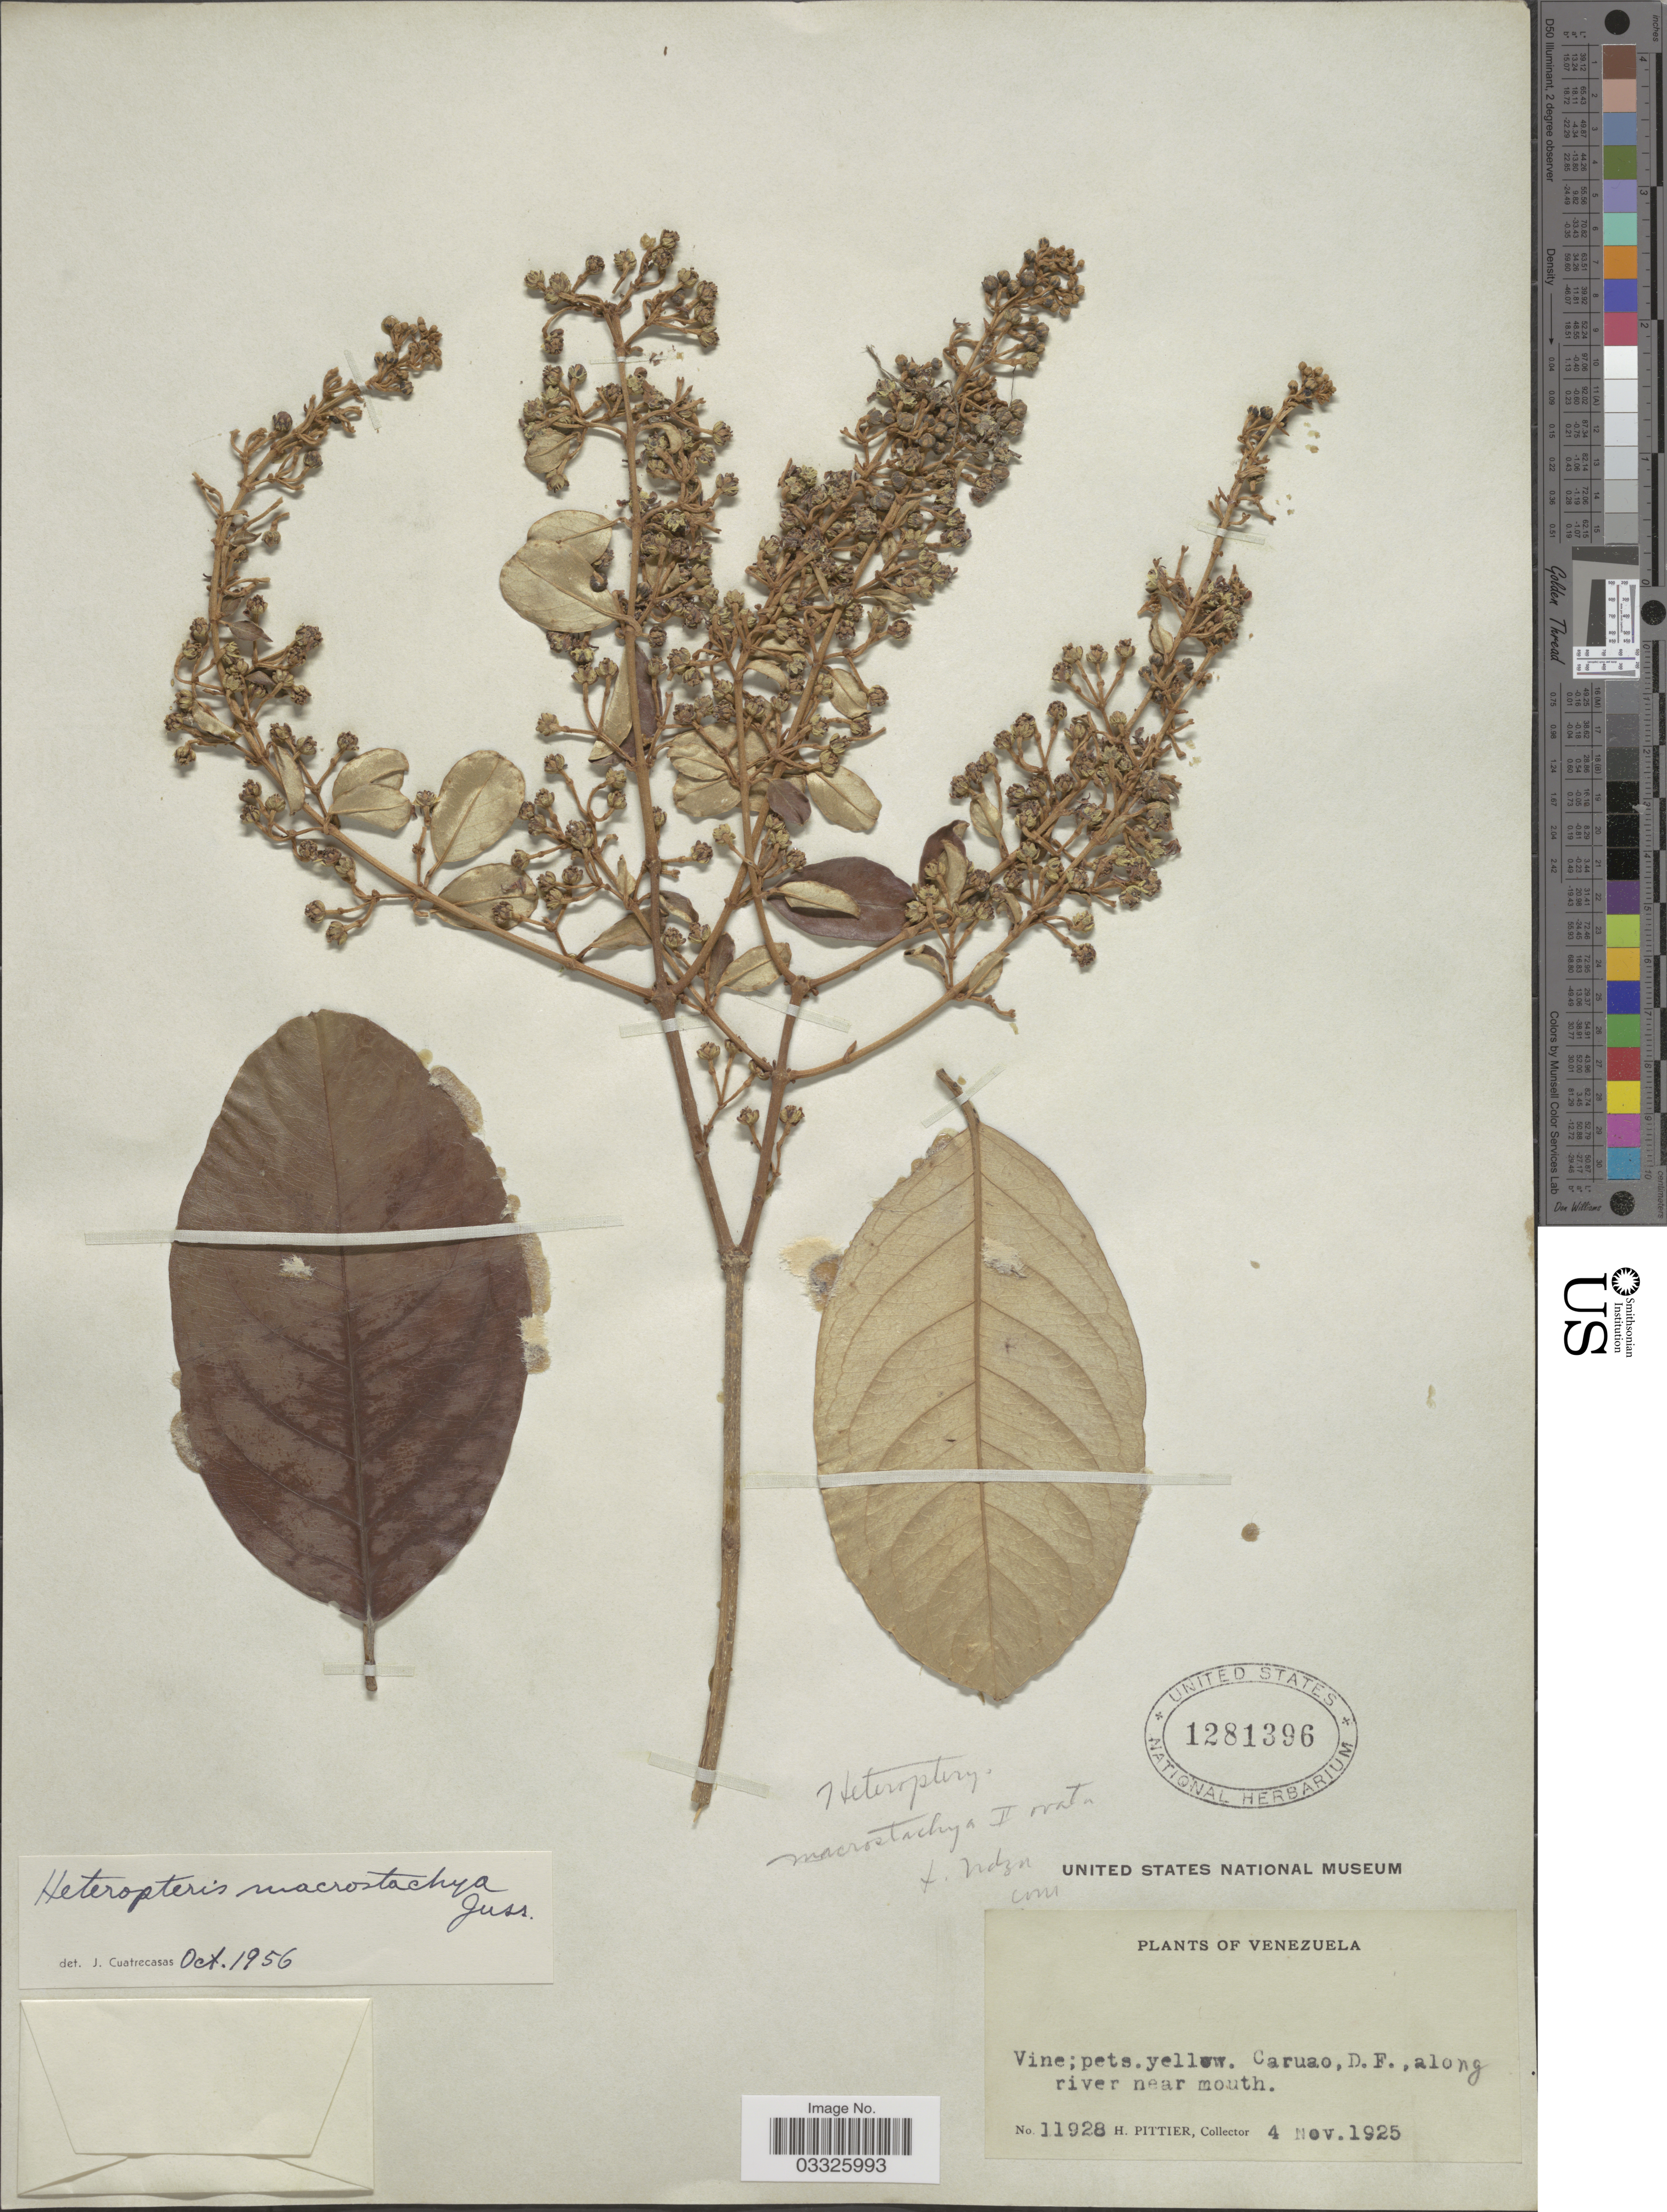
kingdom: Plantae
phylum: Tracheophyta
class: Magnoliopsida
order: Malpighiales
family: Malpighiaceae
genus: Heteropterys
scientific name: Heteropterys macrostachya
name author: A. Juss.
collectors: H. F. Pittier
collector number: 11928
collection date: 1925-11-04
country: Venezuela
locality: Caruao, D. F., along river near mouth.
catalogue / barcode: US 1281396